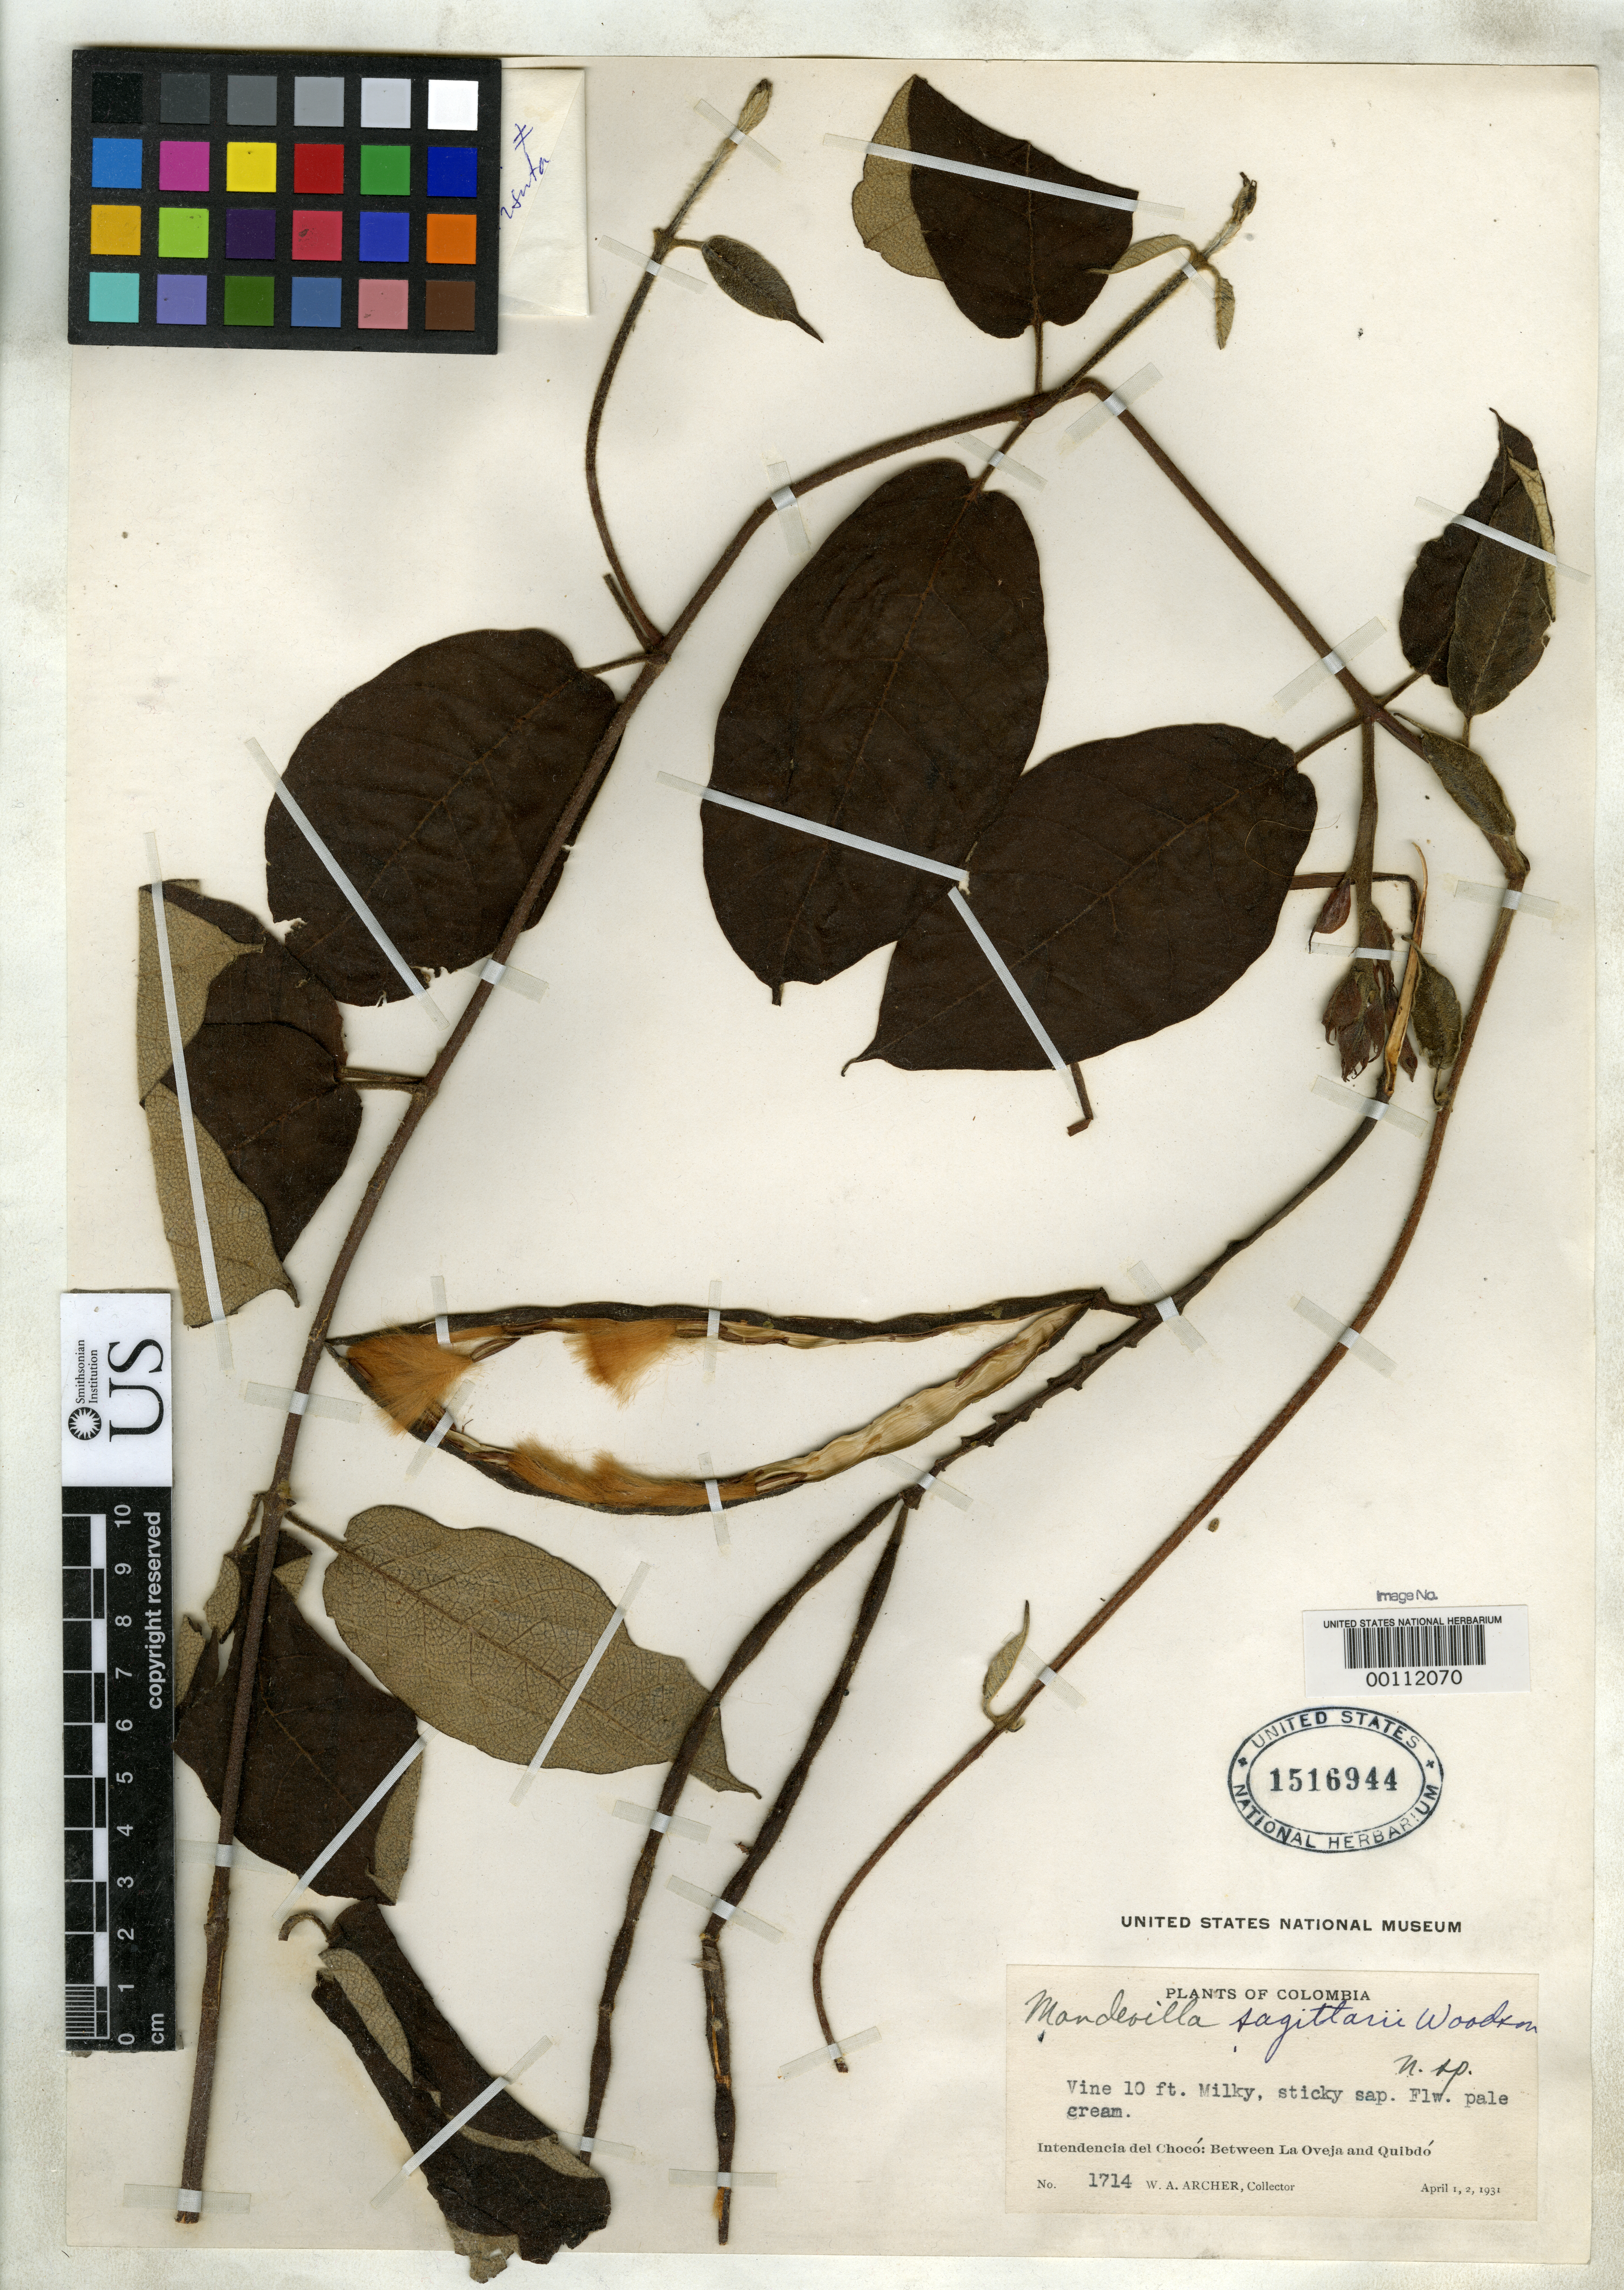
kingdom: Plantae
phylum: Tracheophyta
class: Magnoliopsida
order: Gentianales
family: Apocynaceae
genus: Mandevilla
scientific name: Mandevilla sagittarii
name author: Woodson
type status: Holotype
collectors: W. A. Archer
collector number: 1714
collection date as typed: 01 Apr 1931 to 02 Apr 1931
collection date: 1931-04-01/1931-04-02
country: Colombia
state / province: Chocó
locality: Between La Oveja and Quibdo.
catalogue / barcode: US 1516944